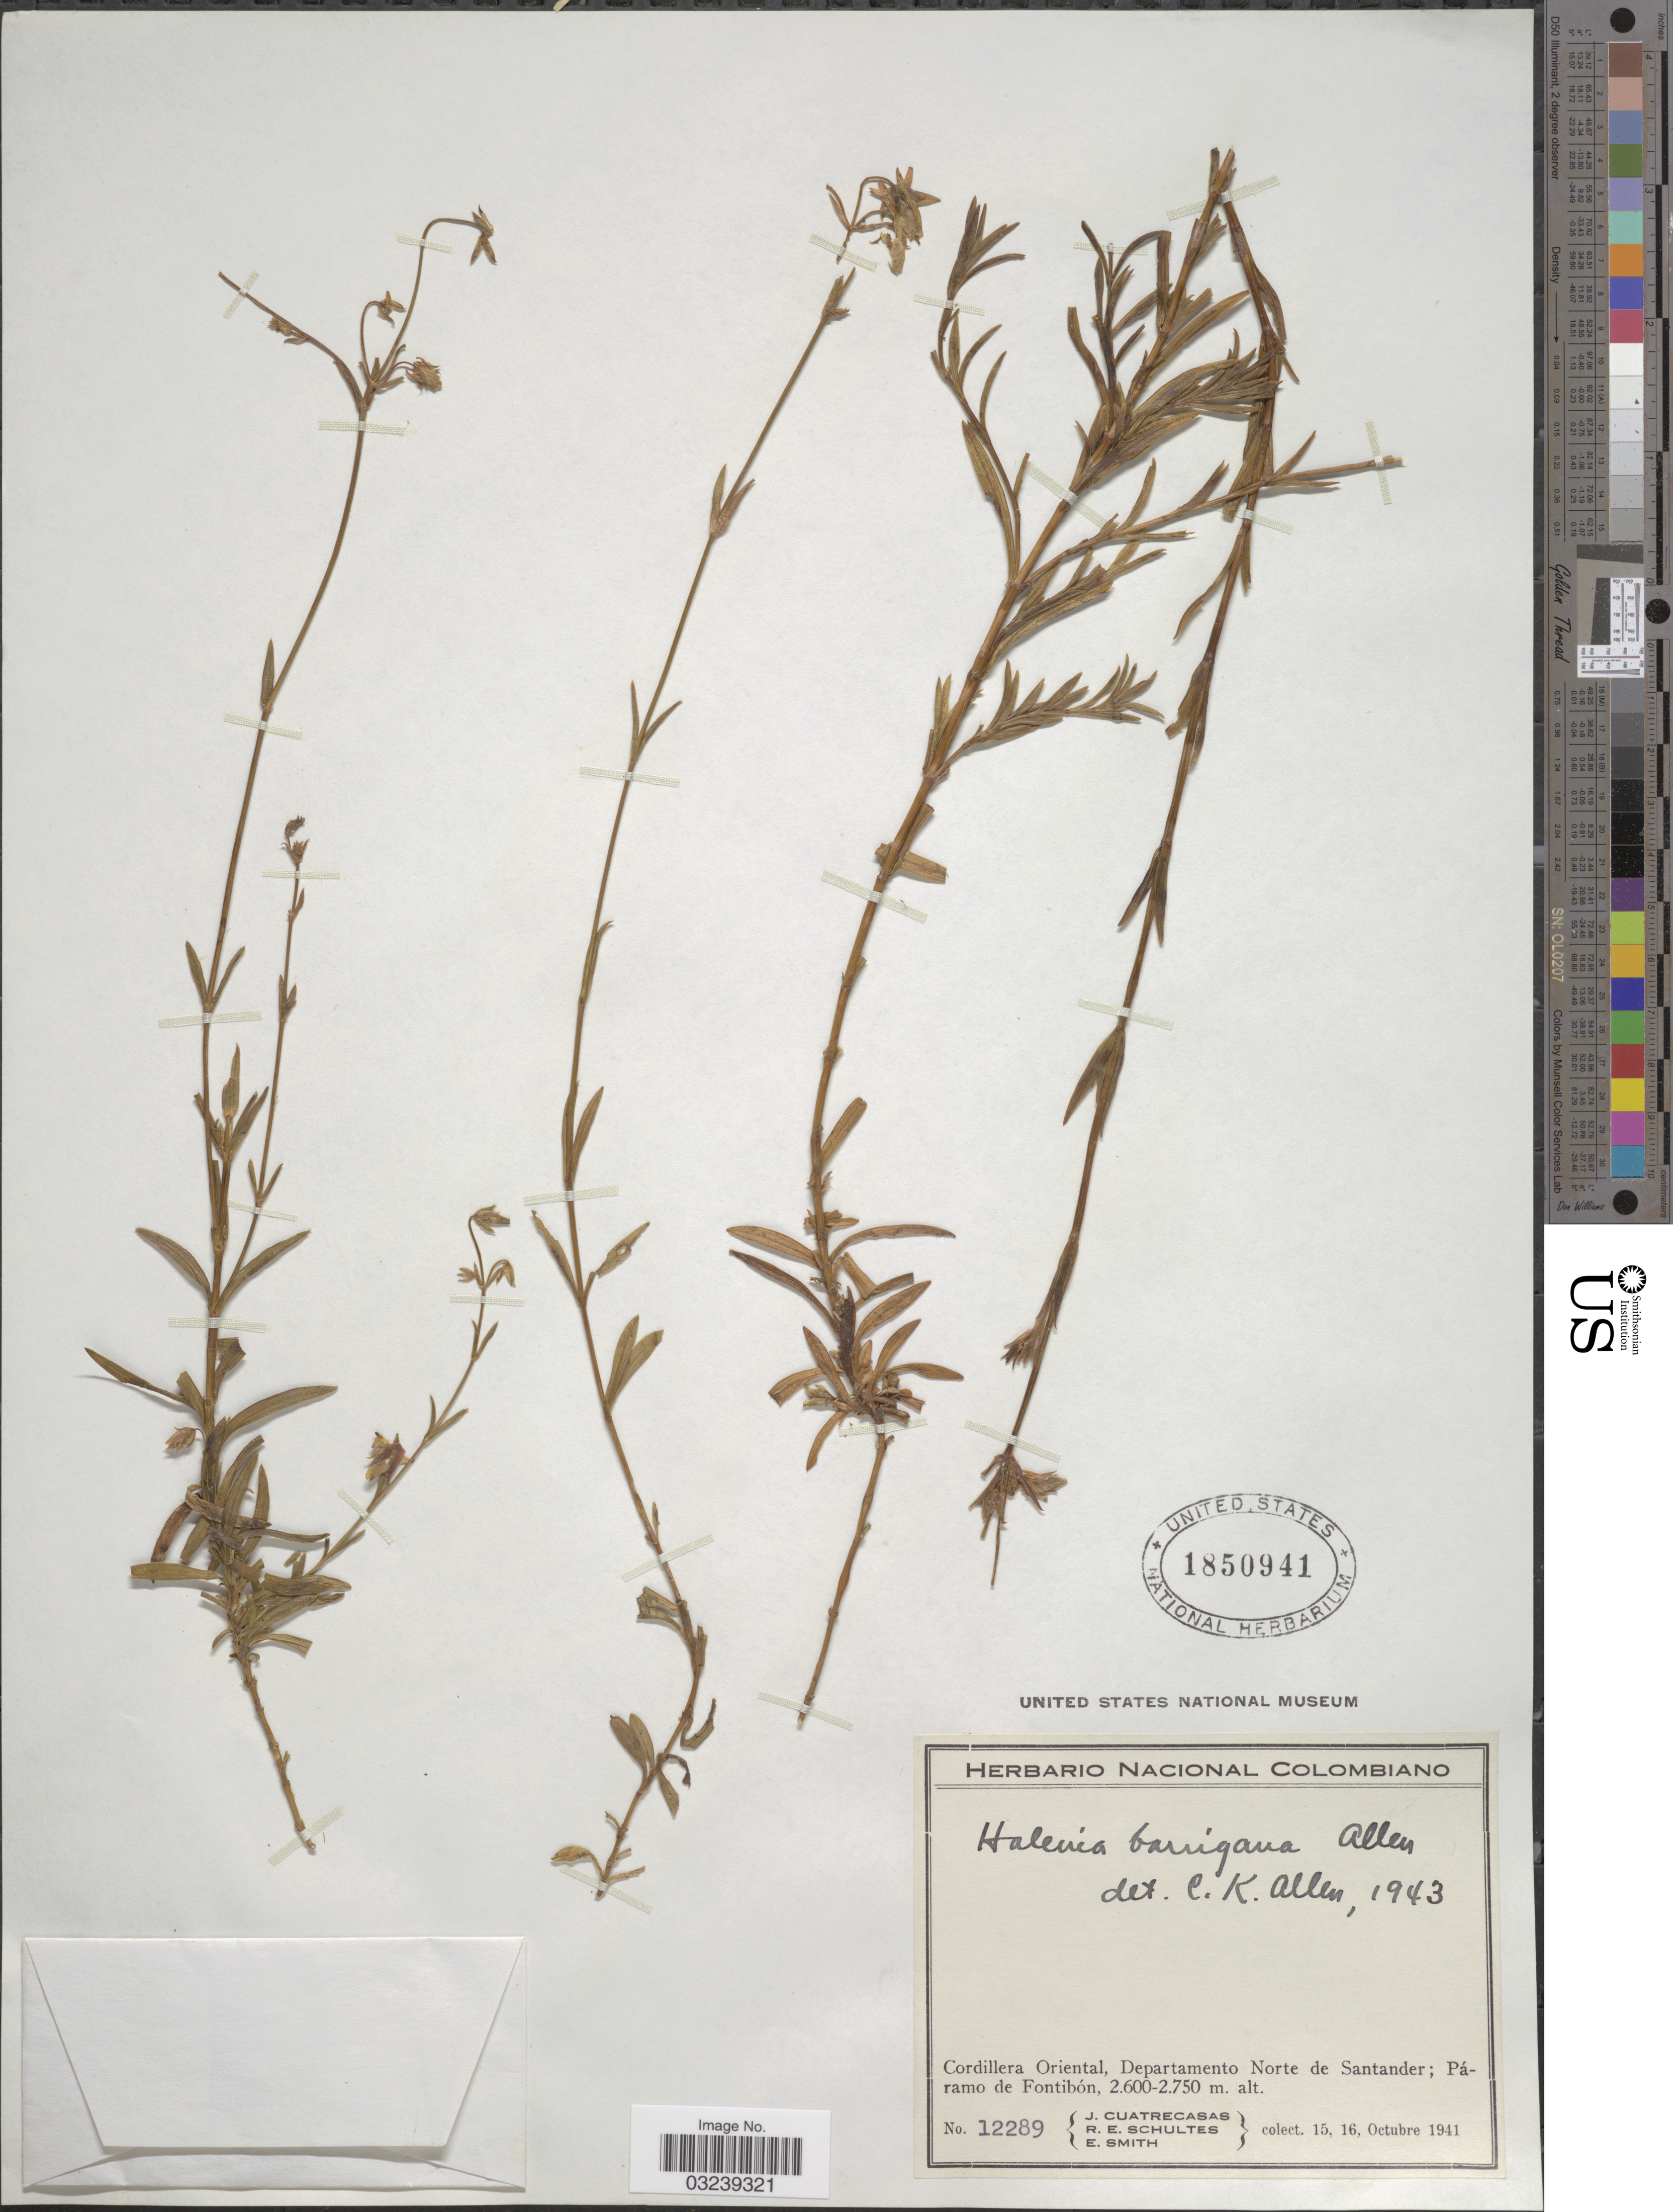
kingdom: Plantae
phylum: Tracheophyta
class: Magnoliopsida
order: Gentianales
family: Gentianaceae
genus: Halenia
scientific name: Halenia barrigana C.K. Allen sp. nov. ined.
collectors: J. Cuatrecasas, R. E. Schultes & E. Smith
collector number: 12289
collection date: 1941-10-15/1941-10-16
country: Colombia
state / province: Norte de Santander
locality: Cordillera Orientlas, Departamento Norte de Santander; Páramo de Fontibón.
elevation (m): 2600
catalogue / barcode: US 1850941